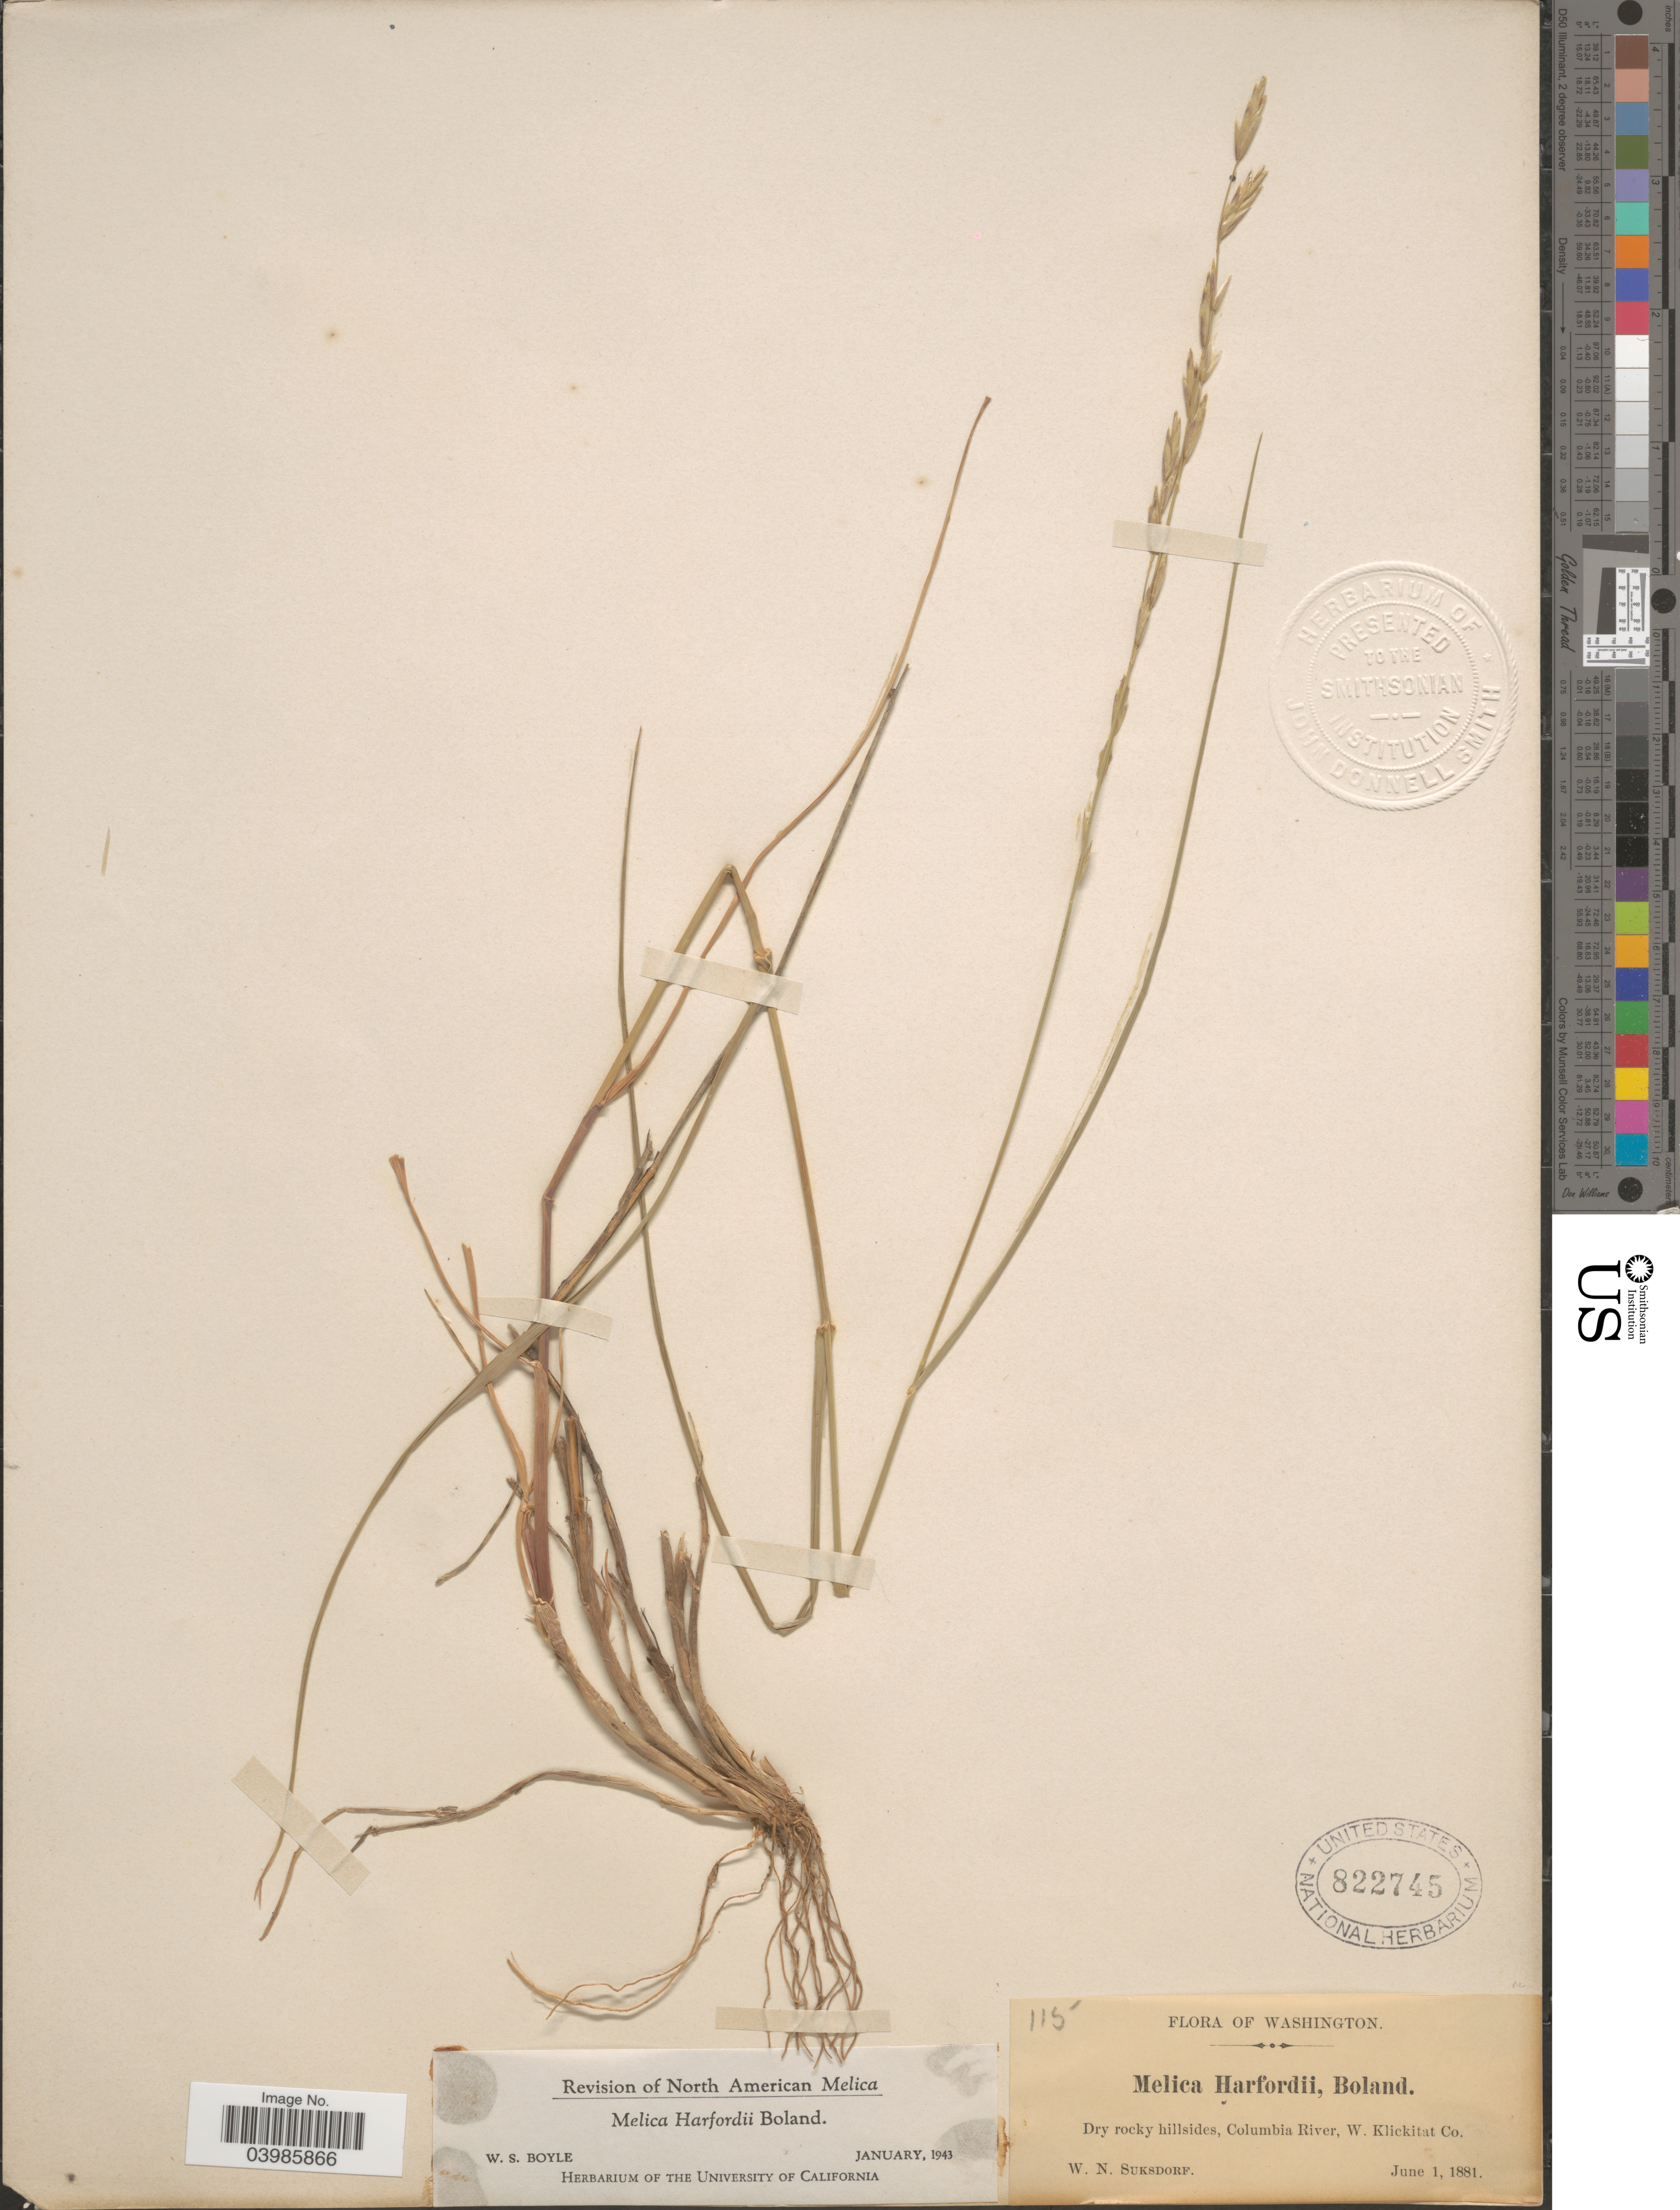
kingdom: Plantae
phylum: Tracheophyta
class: Liliopsida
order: Poales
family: Poaceae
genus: Melica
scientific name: Melica harfordii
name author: Bol.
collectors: W. N. Suksdorf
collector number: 115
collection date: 1881-06-01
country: United States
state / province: Washington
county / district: Klickitat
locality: Dry rocky hillsides, Columbia River, W. Klickitat Co.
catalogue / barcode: US 822745